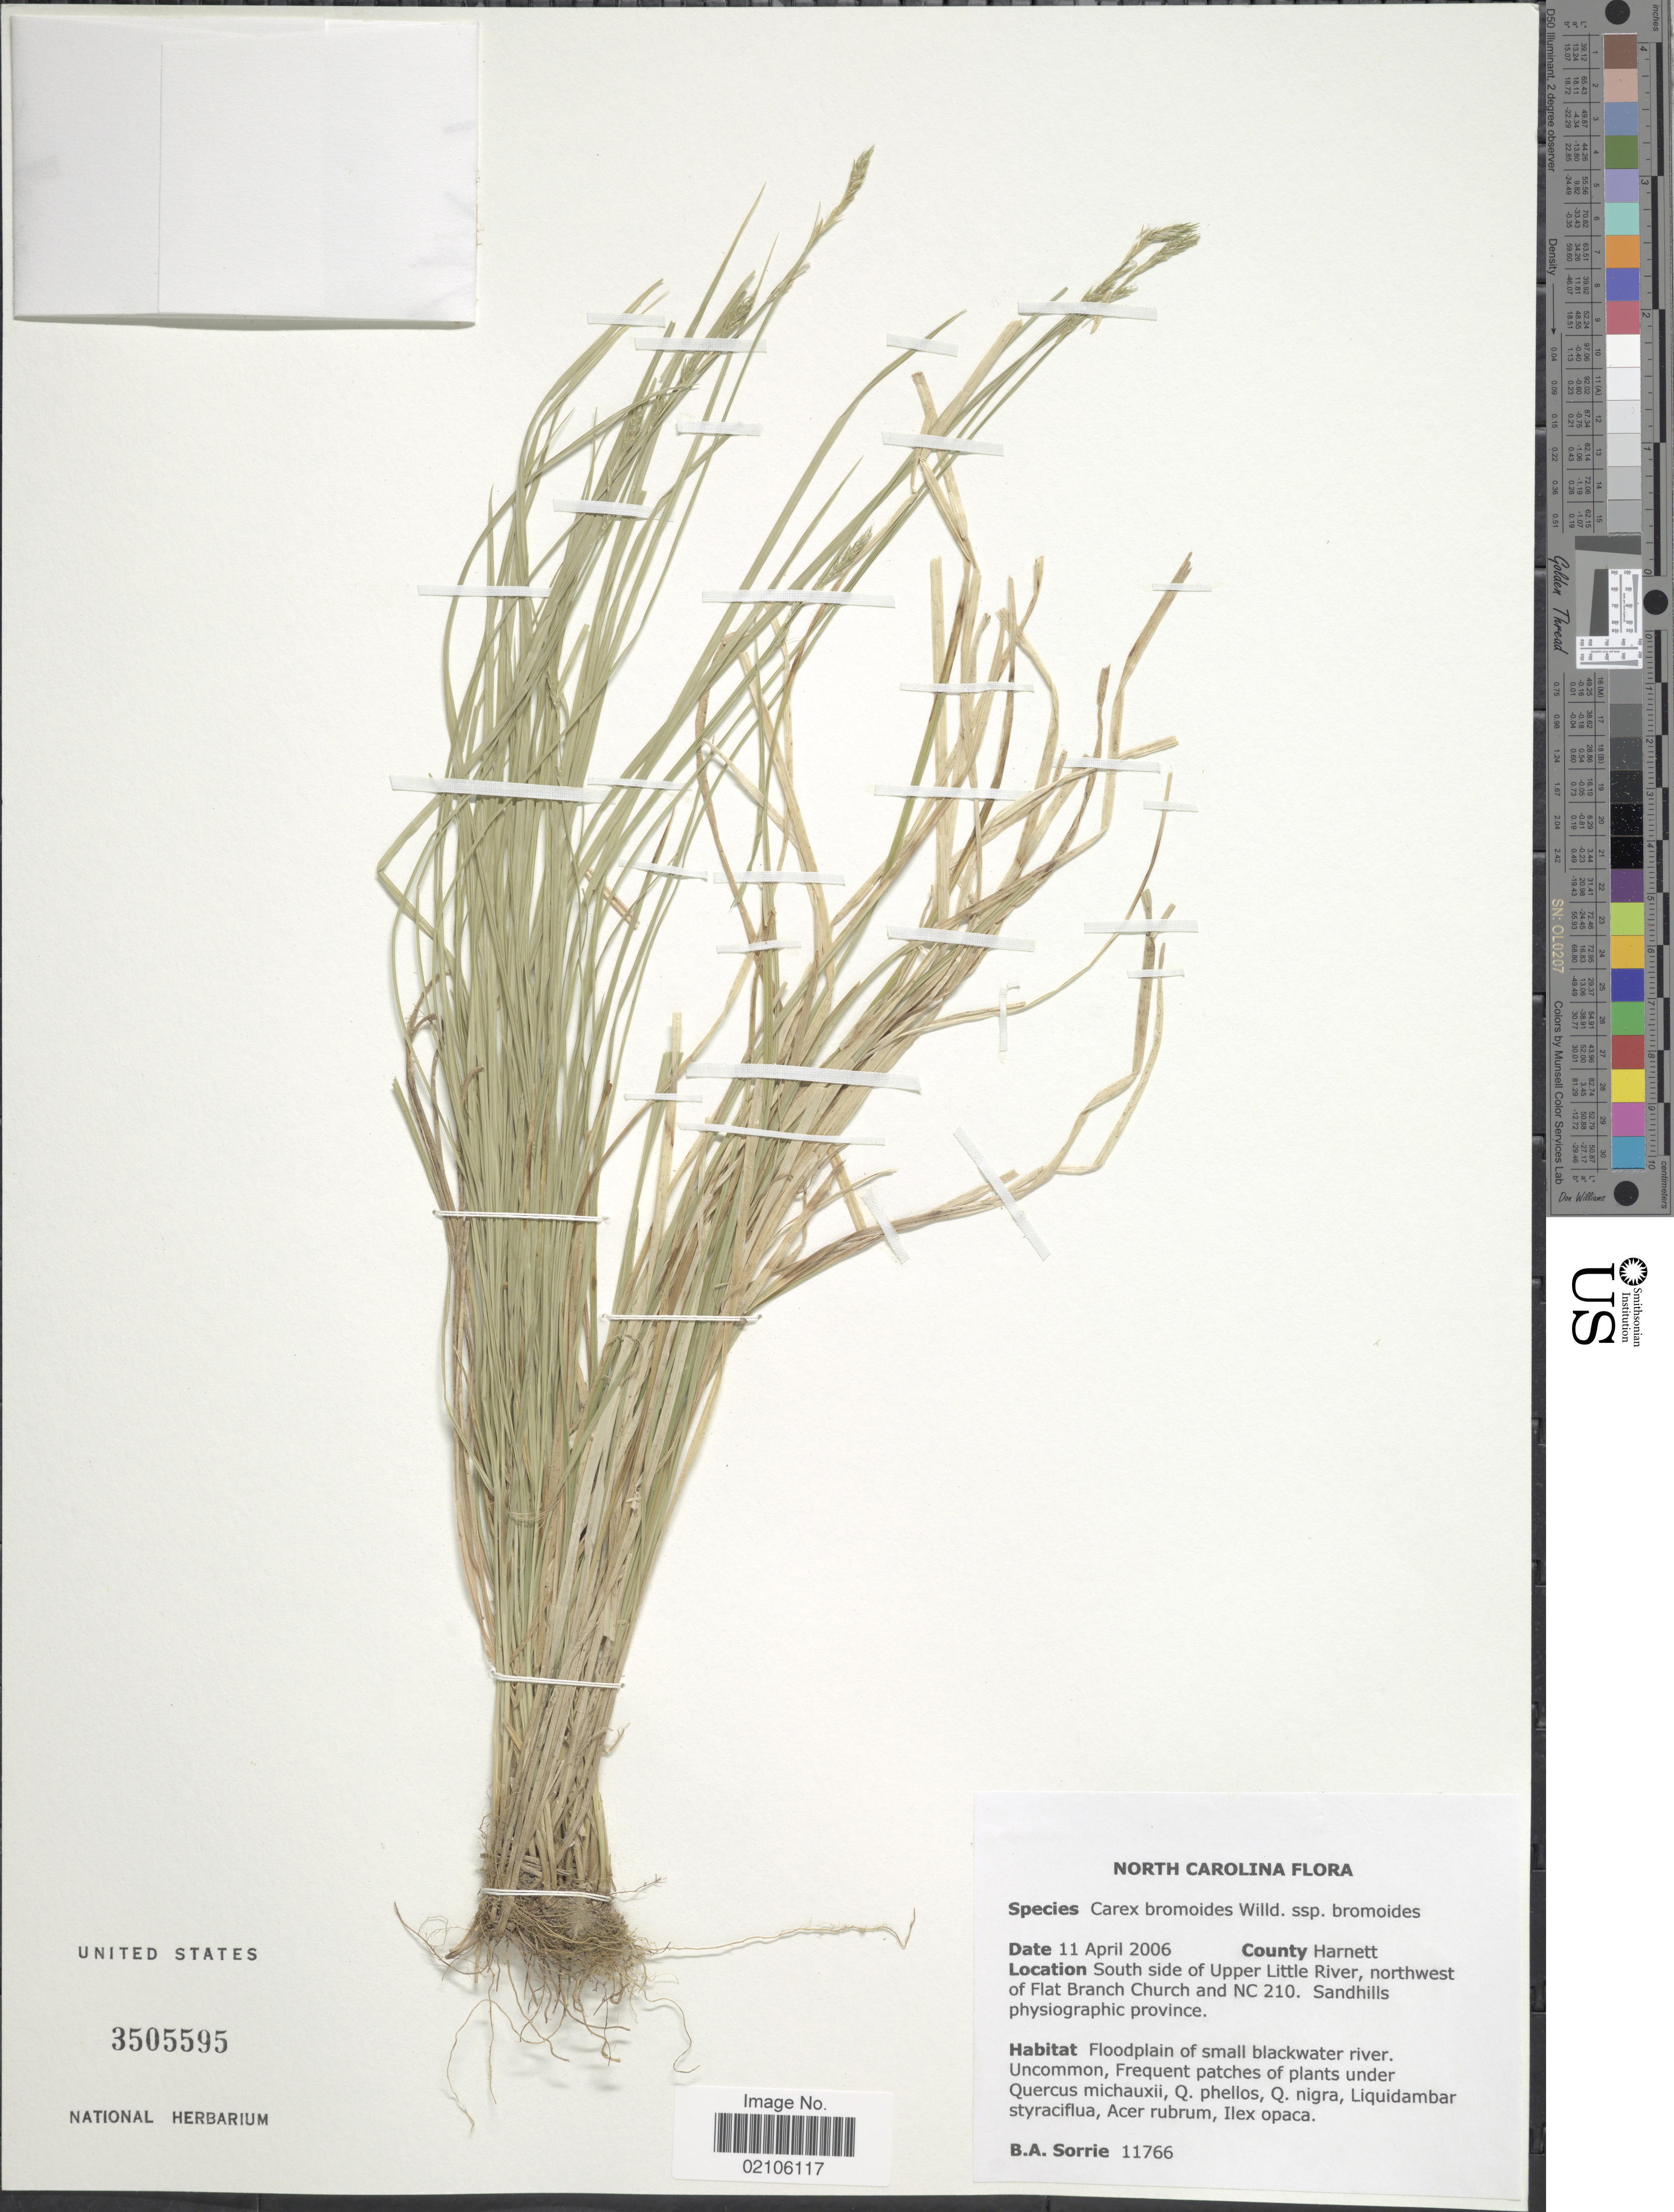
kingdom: Plantae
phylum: Tracheophyta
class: Liliopsida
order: Poales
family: Cyperaceae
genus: Carex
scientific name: Carex bromoides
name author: Willd.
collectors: B. Sorrie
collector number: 11766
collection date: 2006-04-11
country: United States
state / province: North Carolina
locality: County Harnett, South side of Upper Little River, northwest of Flat Church and NC 210. Sandhills physiographic province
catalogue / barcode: US 3505595